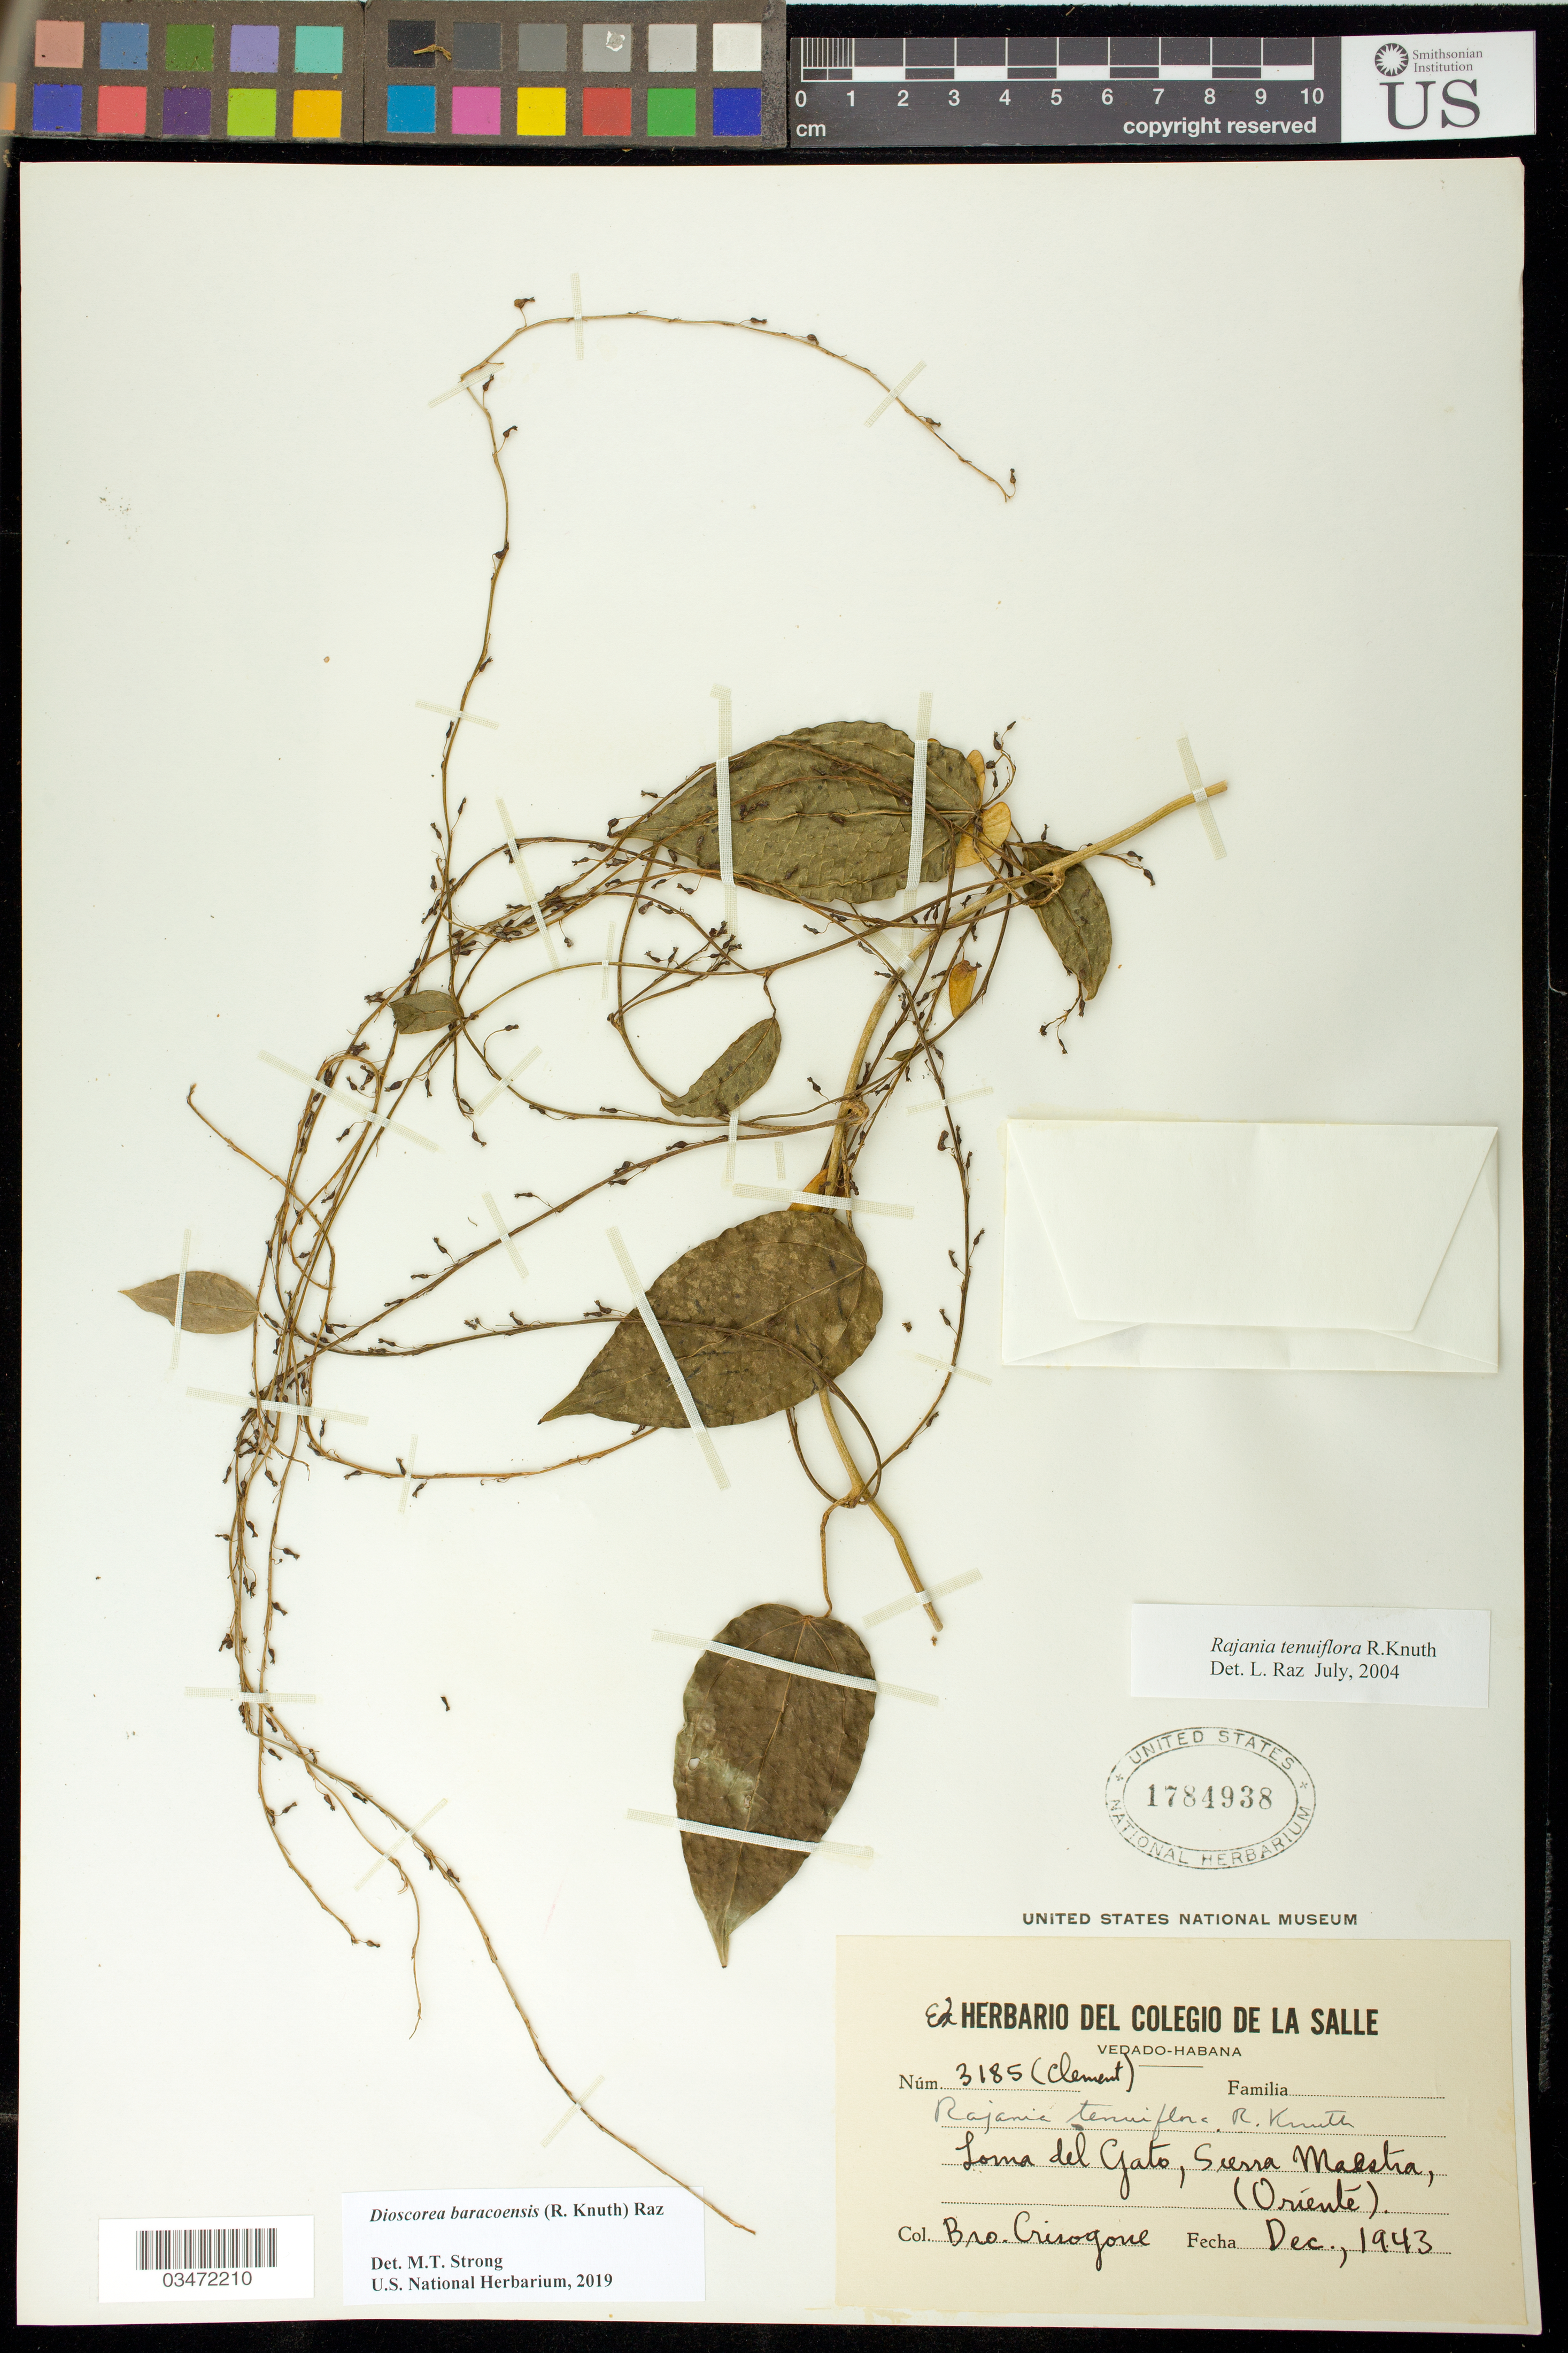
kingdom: Plantae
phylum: Tracheophyta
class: Liliopsida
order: Dioscoreales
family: Dioscoreaceae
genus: Dioscorea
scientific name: Dioscorea baracoensis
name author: (R. Knuth) Raz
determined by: Strong, M. T., (US), Smithsonian Institution - National Museum of Natural History (UNITED STATES)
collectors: B. Chrysogone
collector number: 3185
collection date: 1943-12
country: Cuba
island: Cuba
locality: Oriente. Loma del Gato, Sierra Maestra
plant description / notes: Collector spelled: Bro. Crisogone, but I think the correct spelling is: Chrysogone. Collection no. also reads: 3185 (Clement) so could be that Bro. Clement is the collector?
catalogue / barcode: US 1784938